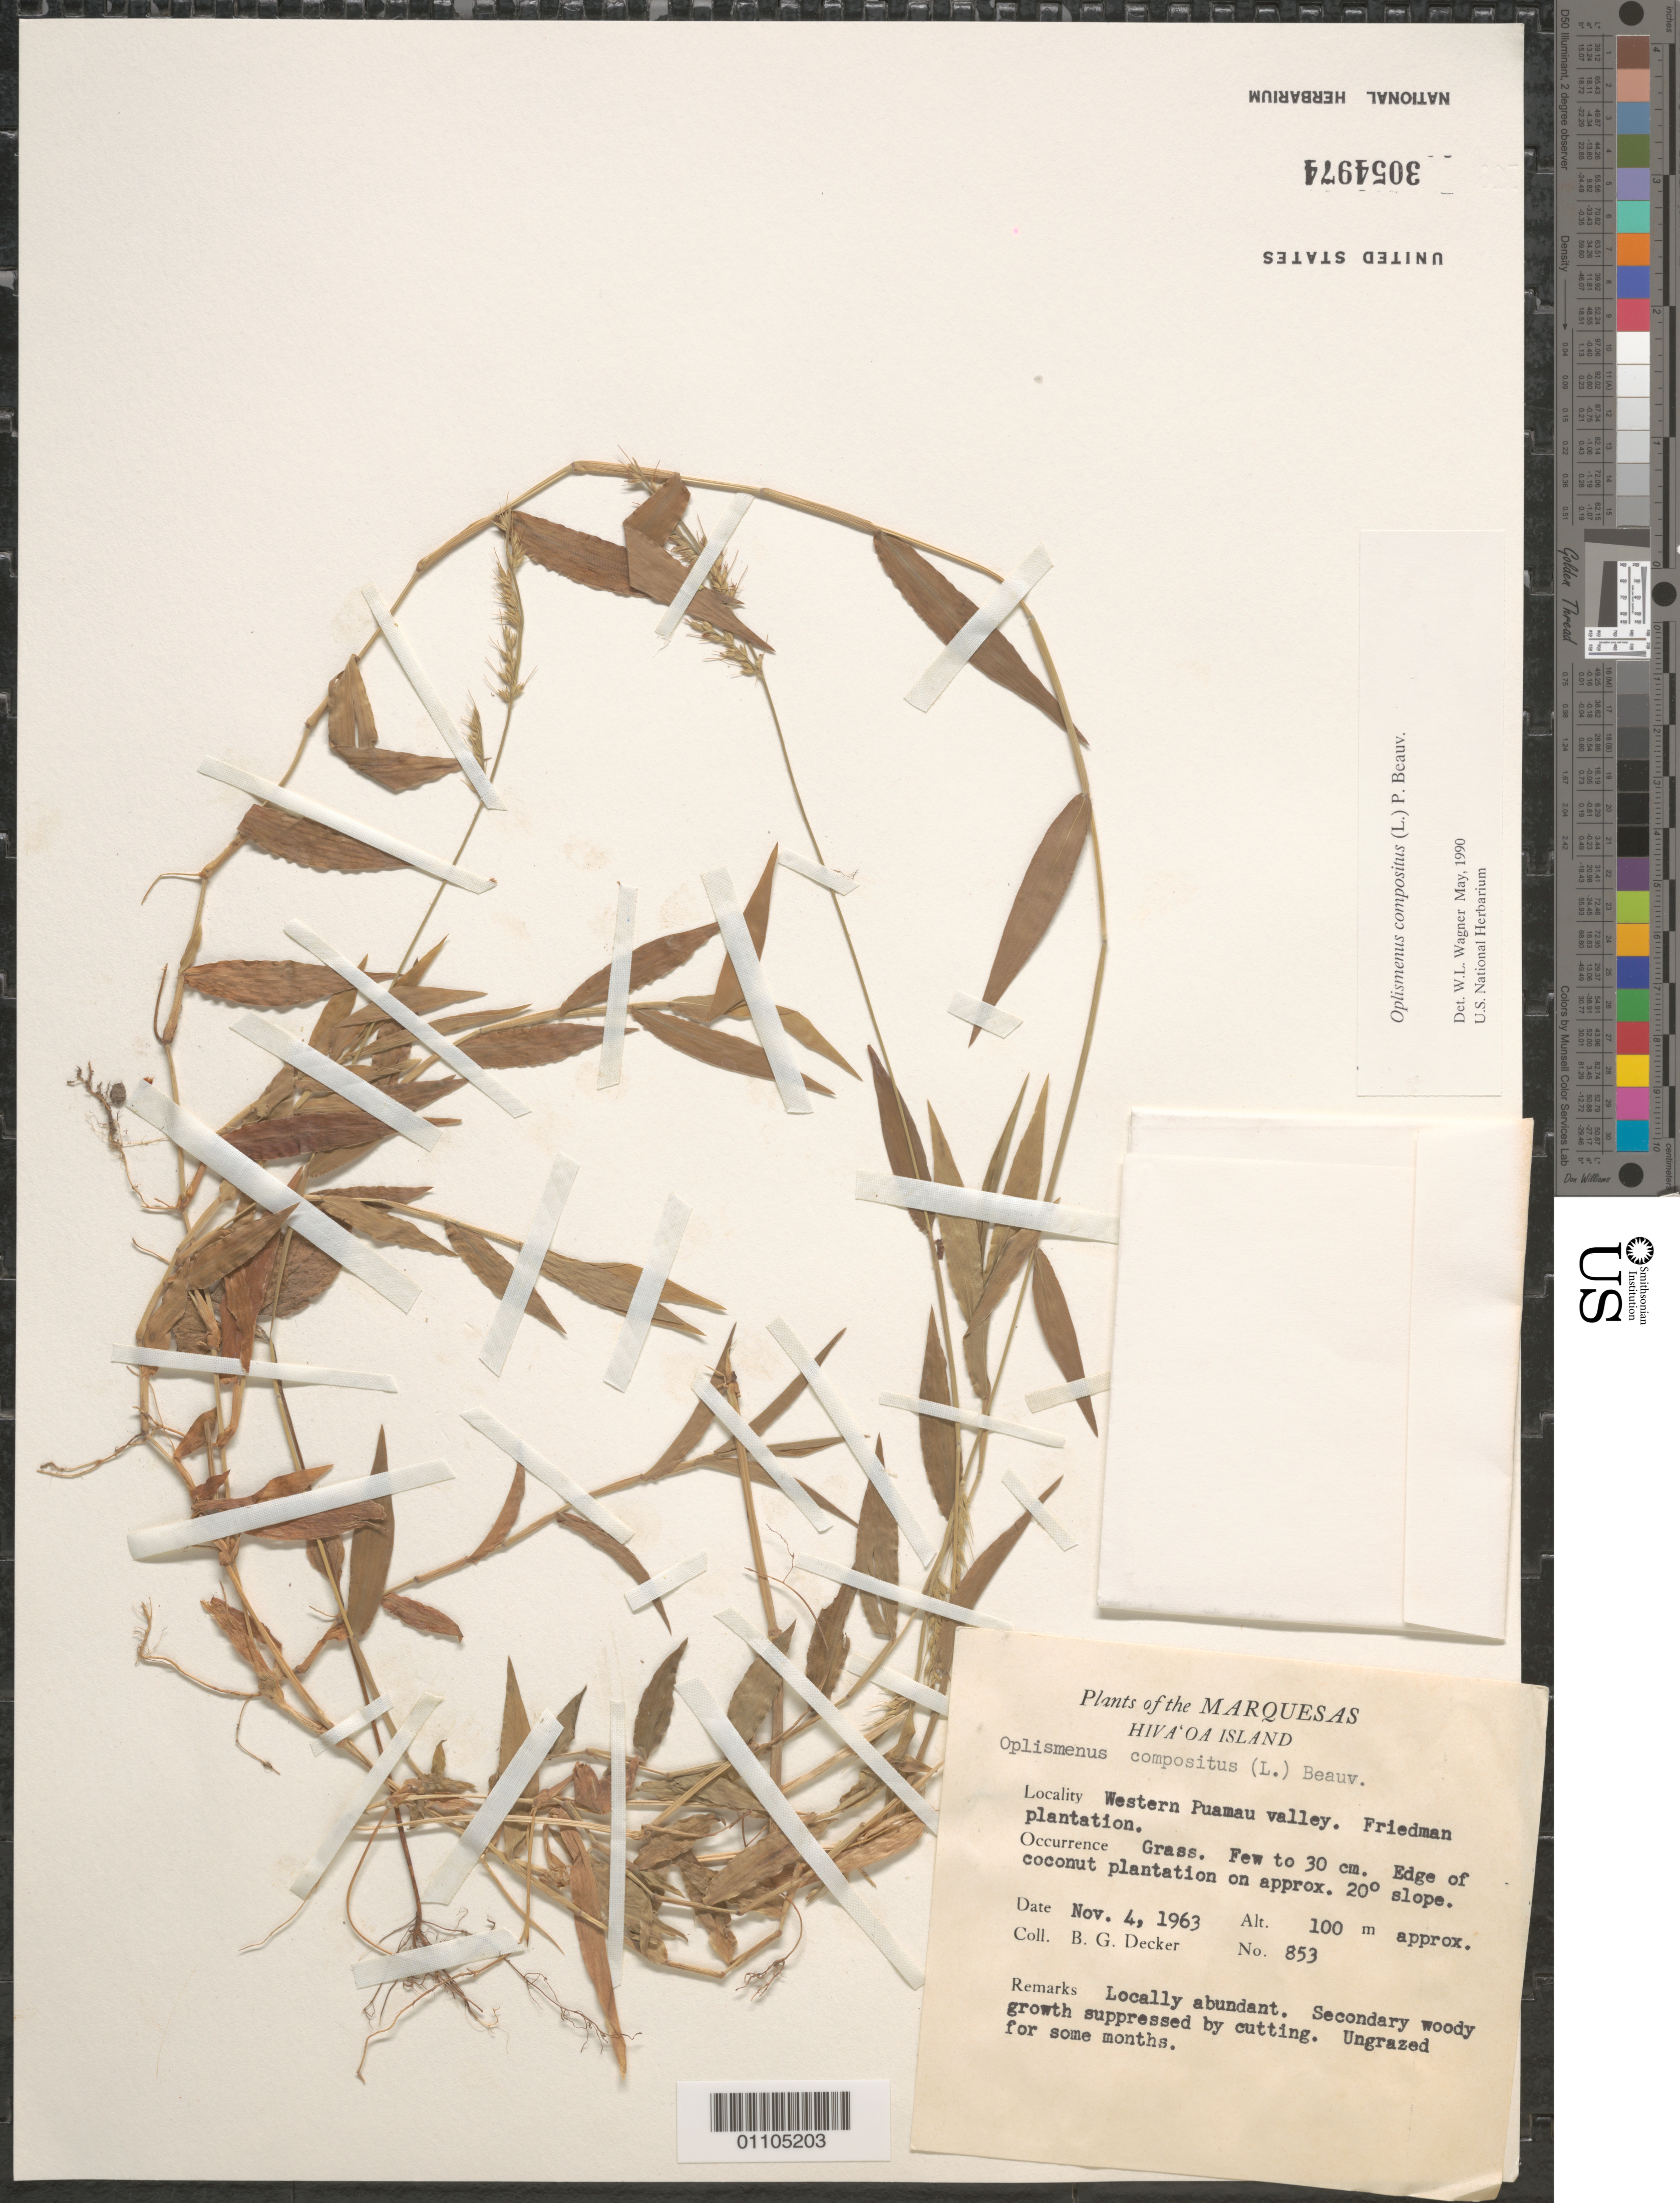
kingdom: Plantae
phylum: Tracheophyta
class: Liliopsida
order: Poales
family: Poaceae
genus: Oplismenus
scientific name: Oplismenus compositus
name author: (L.) P. Beauv.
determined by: Wagner, W. L., (BOT), Smithsonian Institution - National Museum of Natural History (UNITED STATES)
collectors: B. G. Decker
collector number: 853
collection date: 1963-11-04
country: French Polynesia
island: Hiva Oa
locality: W Puamau Valley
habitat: edge of Friedman coconut plantation, slope 20°. secondary woody growth suppressed by cutting; ungrazed for some months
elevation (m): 100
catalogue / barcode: US 3054974